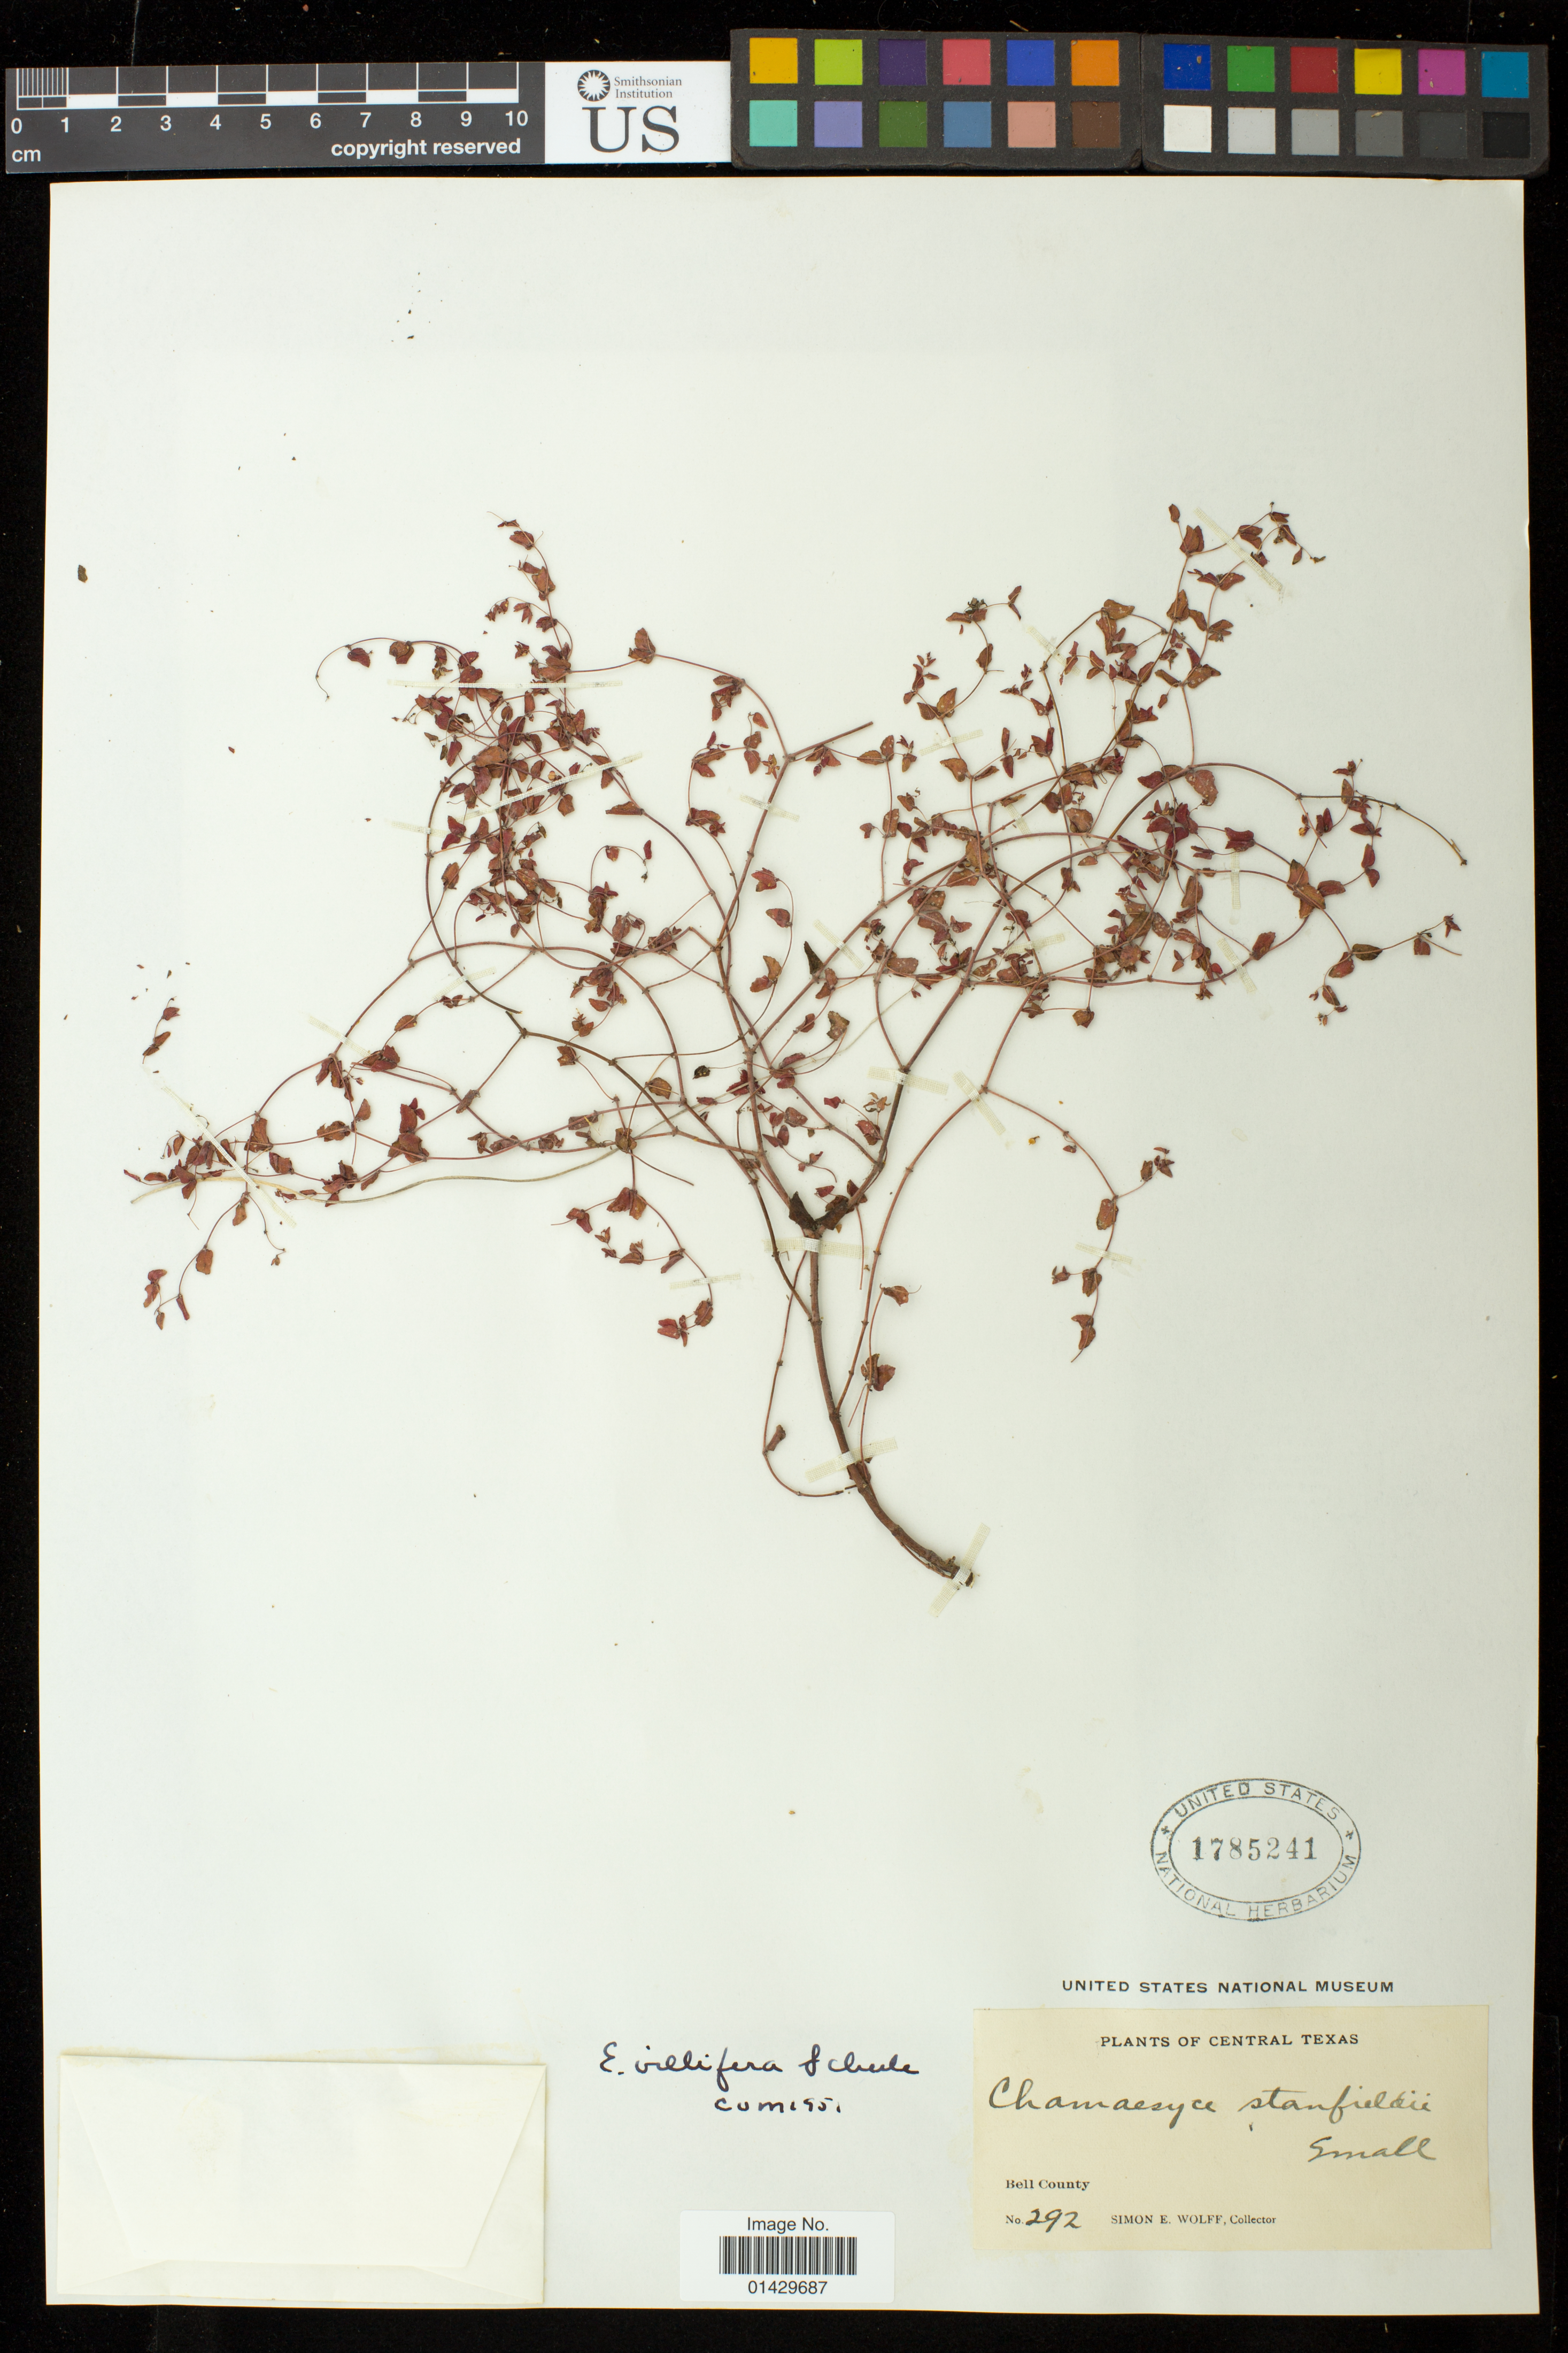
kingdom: Plantae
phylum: Tracheophyta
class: Magnoliopsida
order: Malpighiales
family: Euphorbiaceae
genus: Euphorbia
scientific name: Euphorbia villifera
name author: Scheele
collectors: S. E. Wolff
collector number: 292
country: United States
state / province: Texas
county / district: Bell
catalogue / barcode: US 1785241